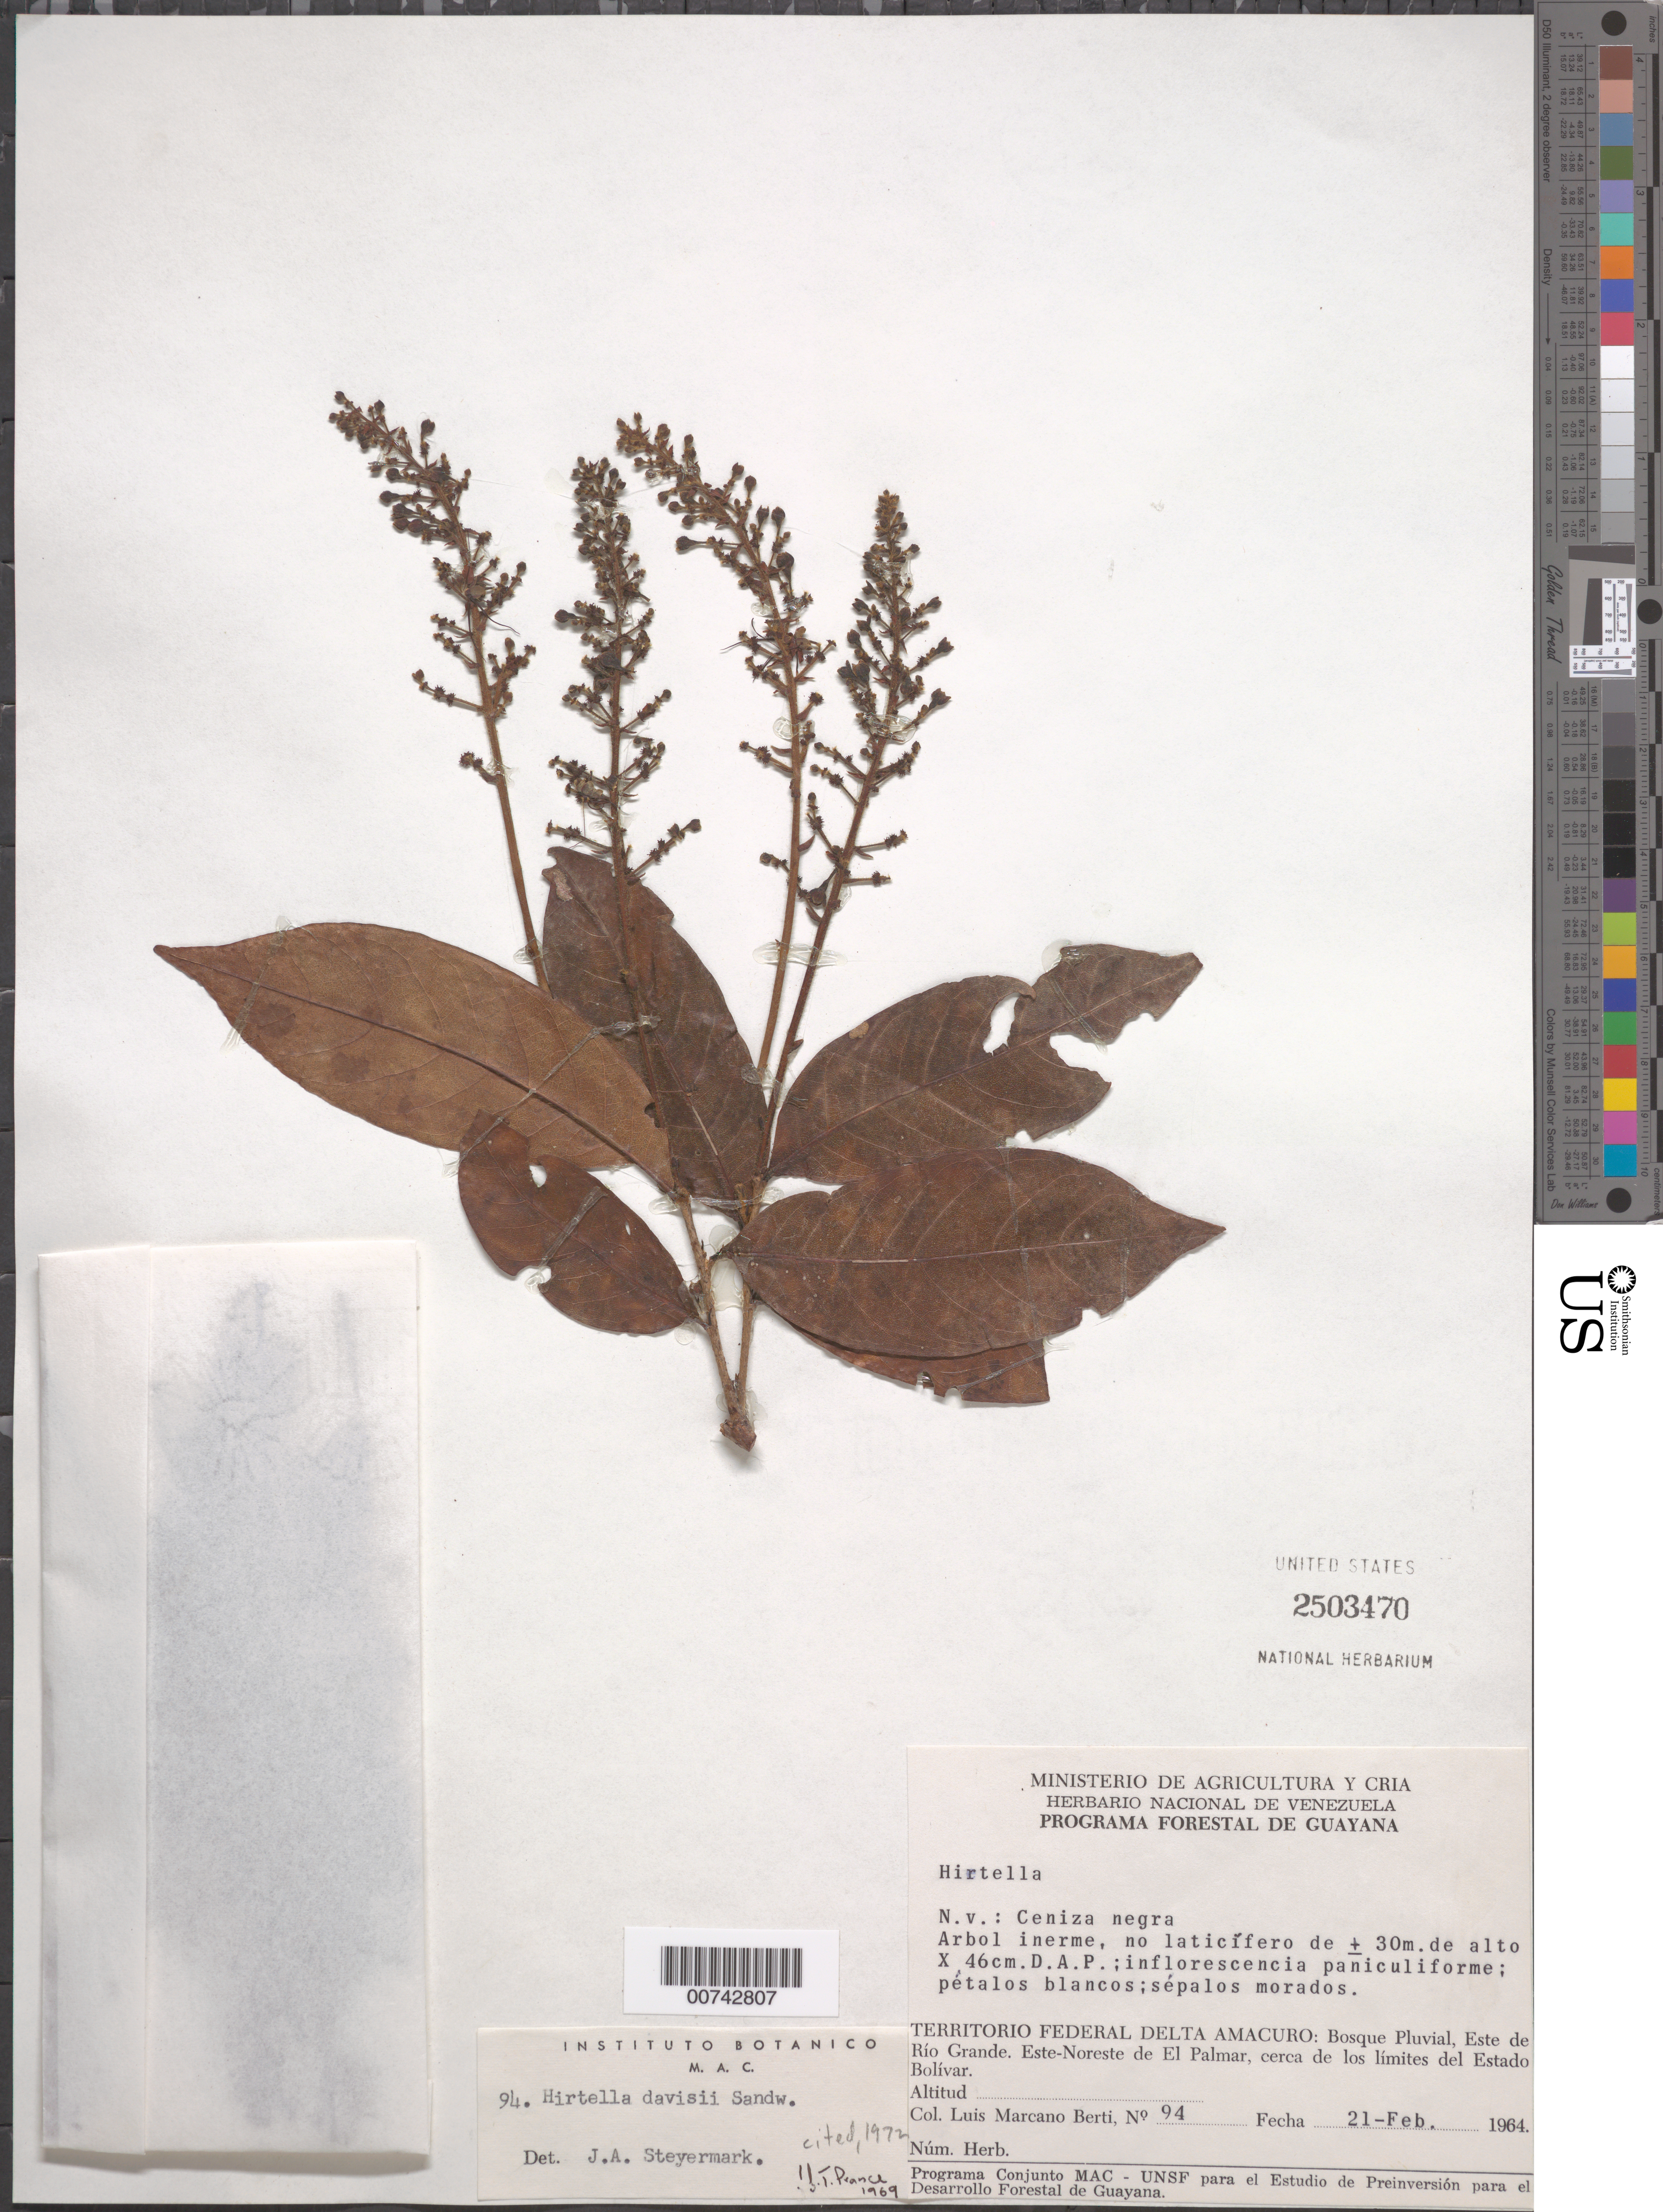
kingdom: Plantae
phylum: Tracheophyta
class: Magnoliopsida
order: Malpighiales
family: Chrysobalanaceae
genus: Hirtella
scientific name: Hirtella davisii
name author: Sandwith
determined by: Prance, G. T.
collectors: L. Marcano-Berti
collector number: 94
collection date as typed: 21-Feb-64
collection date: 1964-02-21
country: Venezuela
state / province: Delta Amacuro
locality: Este de Río Grande, ENE de El Palmar, cerca de los limites del Estado Bolívar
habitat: Bosque pluvial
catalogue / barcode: US 2503470